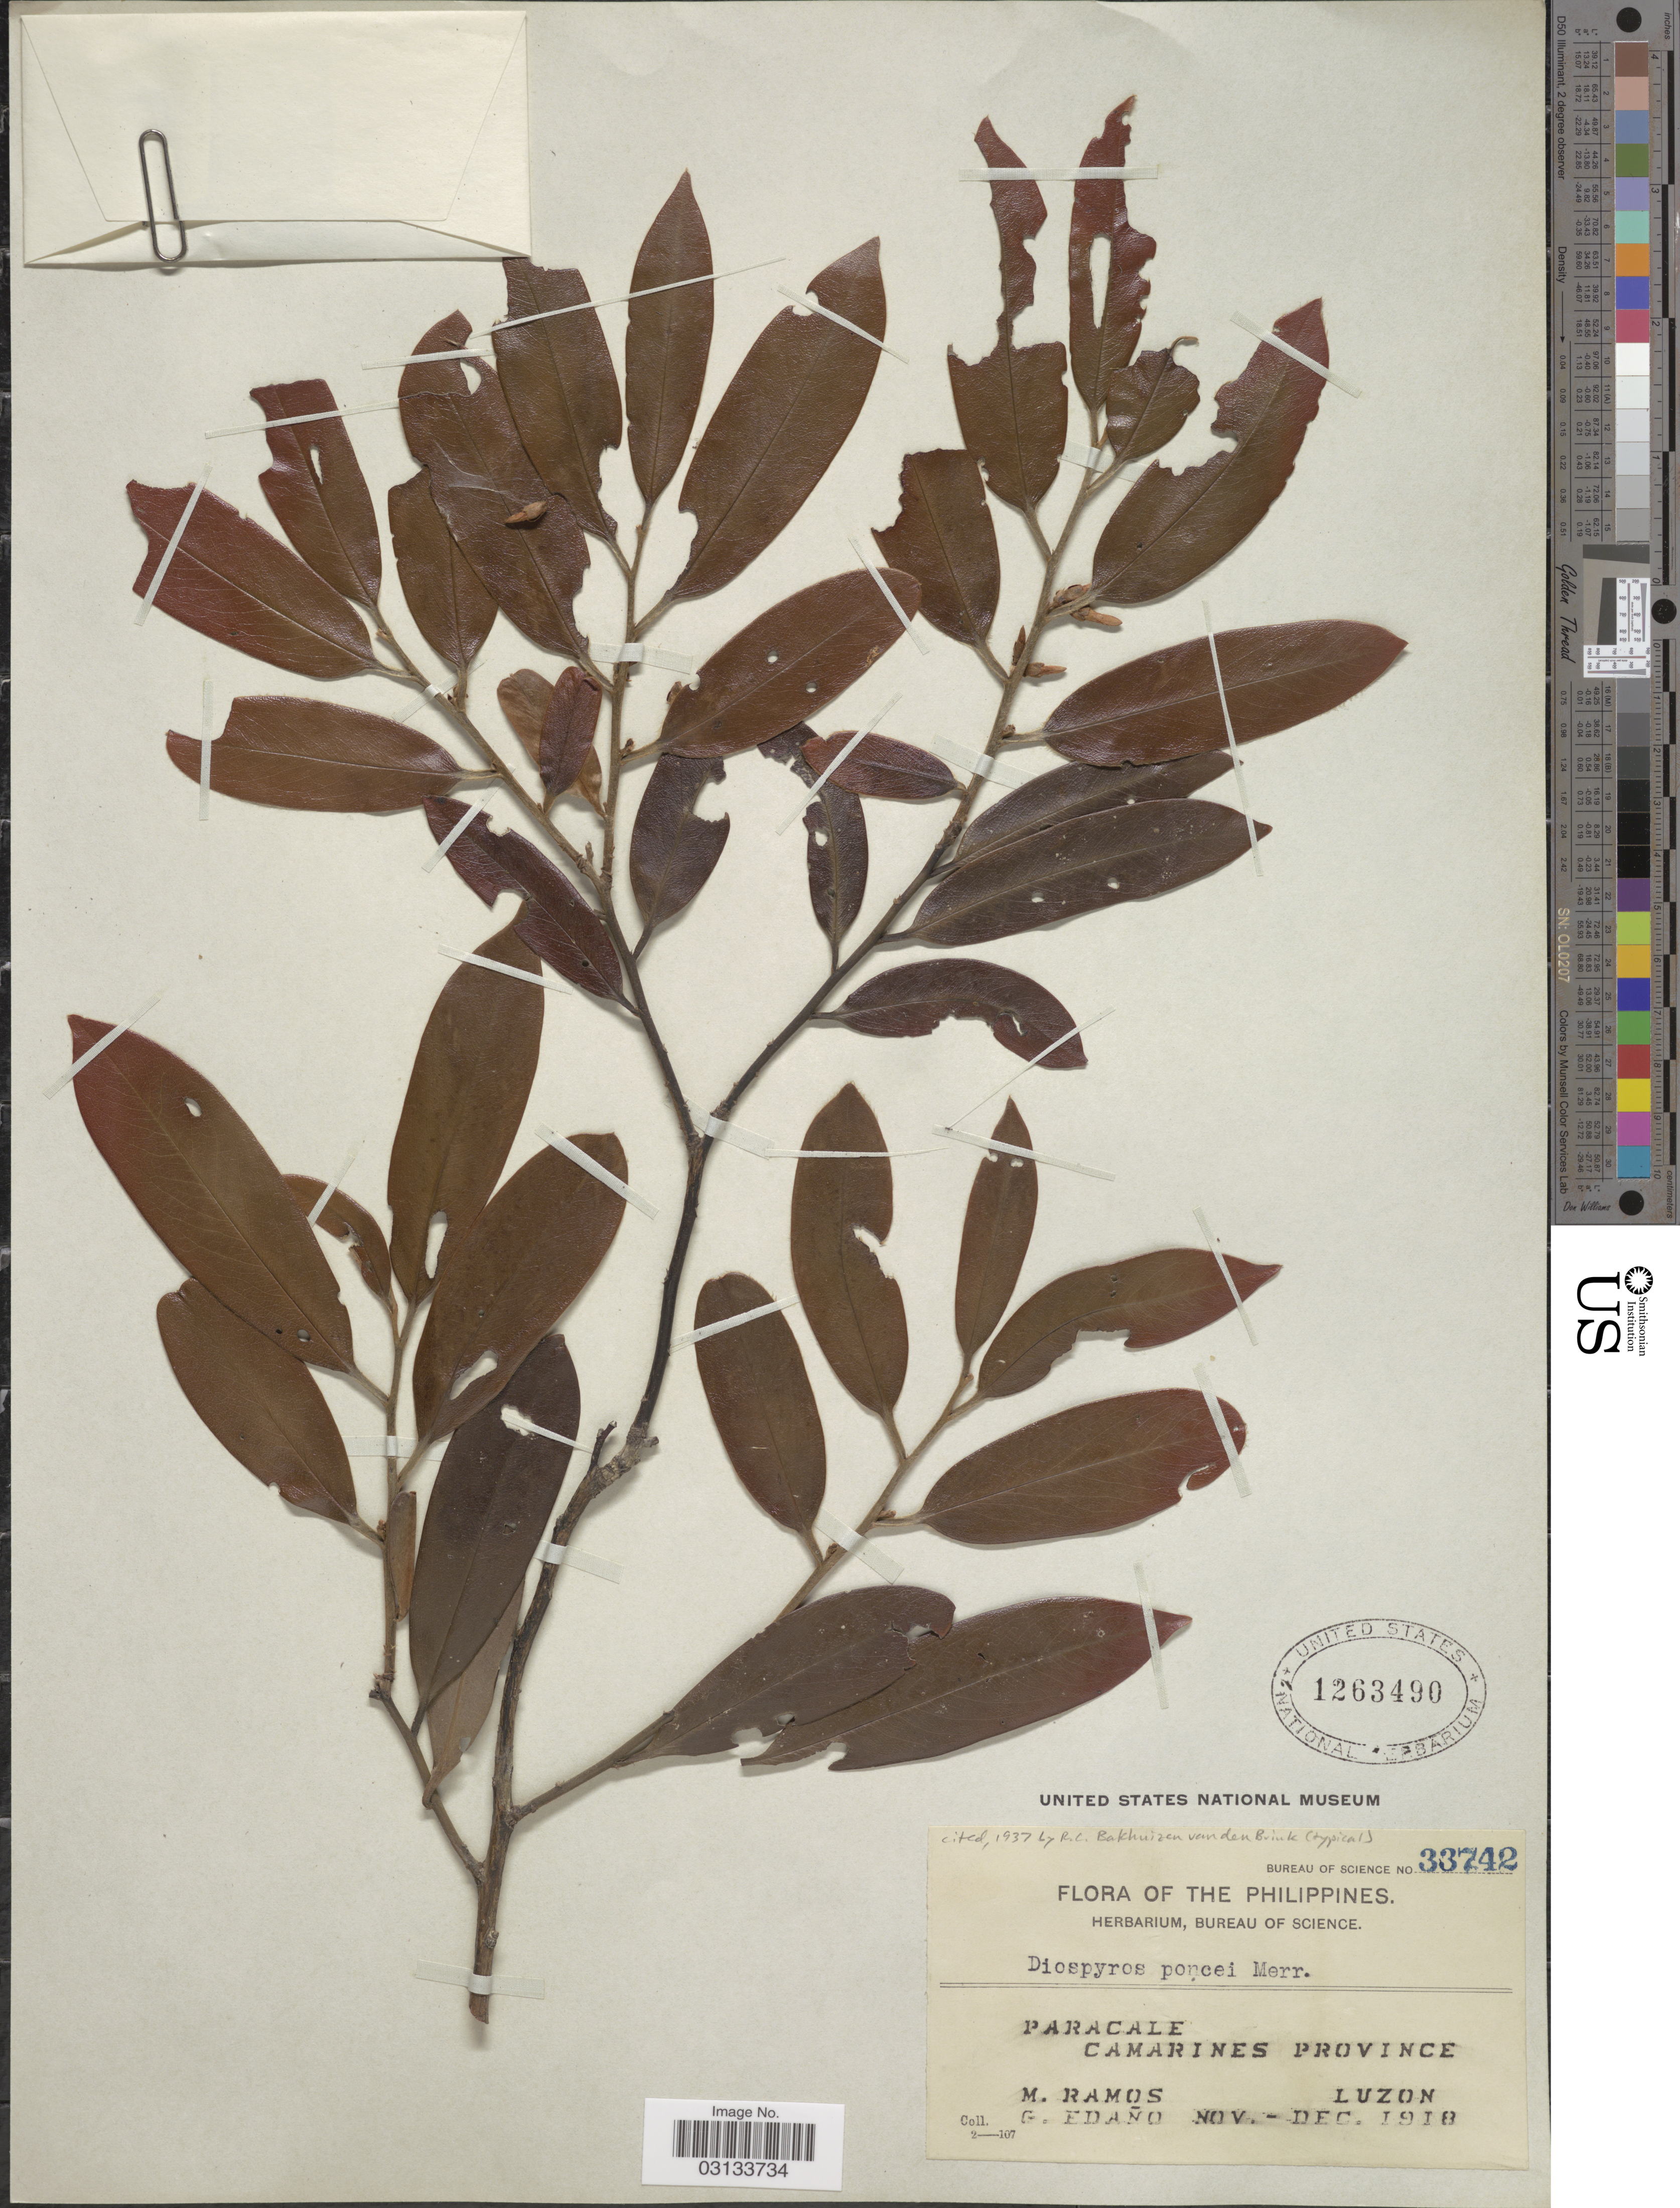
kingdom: Plantae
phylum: Tracheophyta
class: Magnoliopsida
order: Ericales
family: Ebenaceae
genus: Diospyros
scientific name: Diospyros poncei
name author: Merr.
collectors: M. Ramos & G. Edaño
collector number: Bureau of Science 33742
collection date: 1918-11/1918-12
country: Philippines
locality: Paracale. Camarines Province. Luzon.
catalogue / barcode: US 1263490